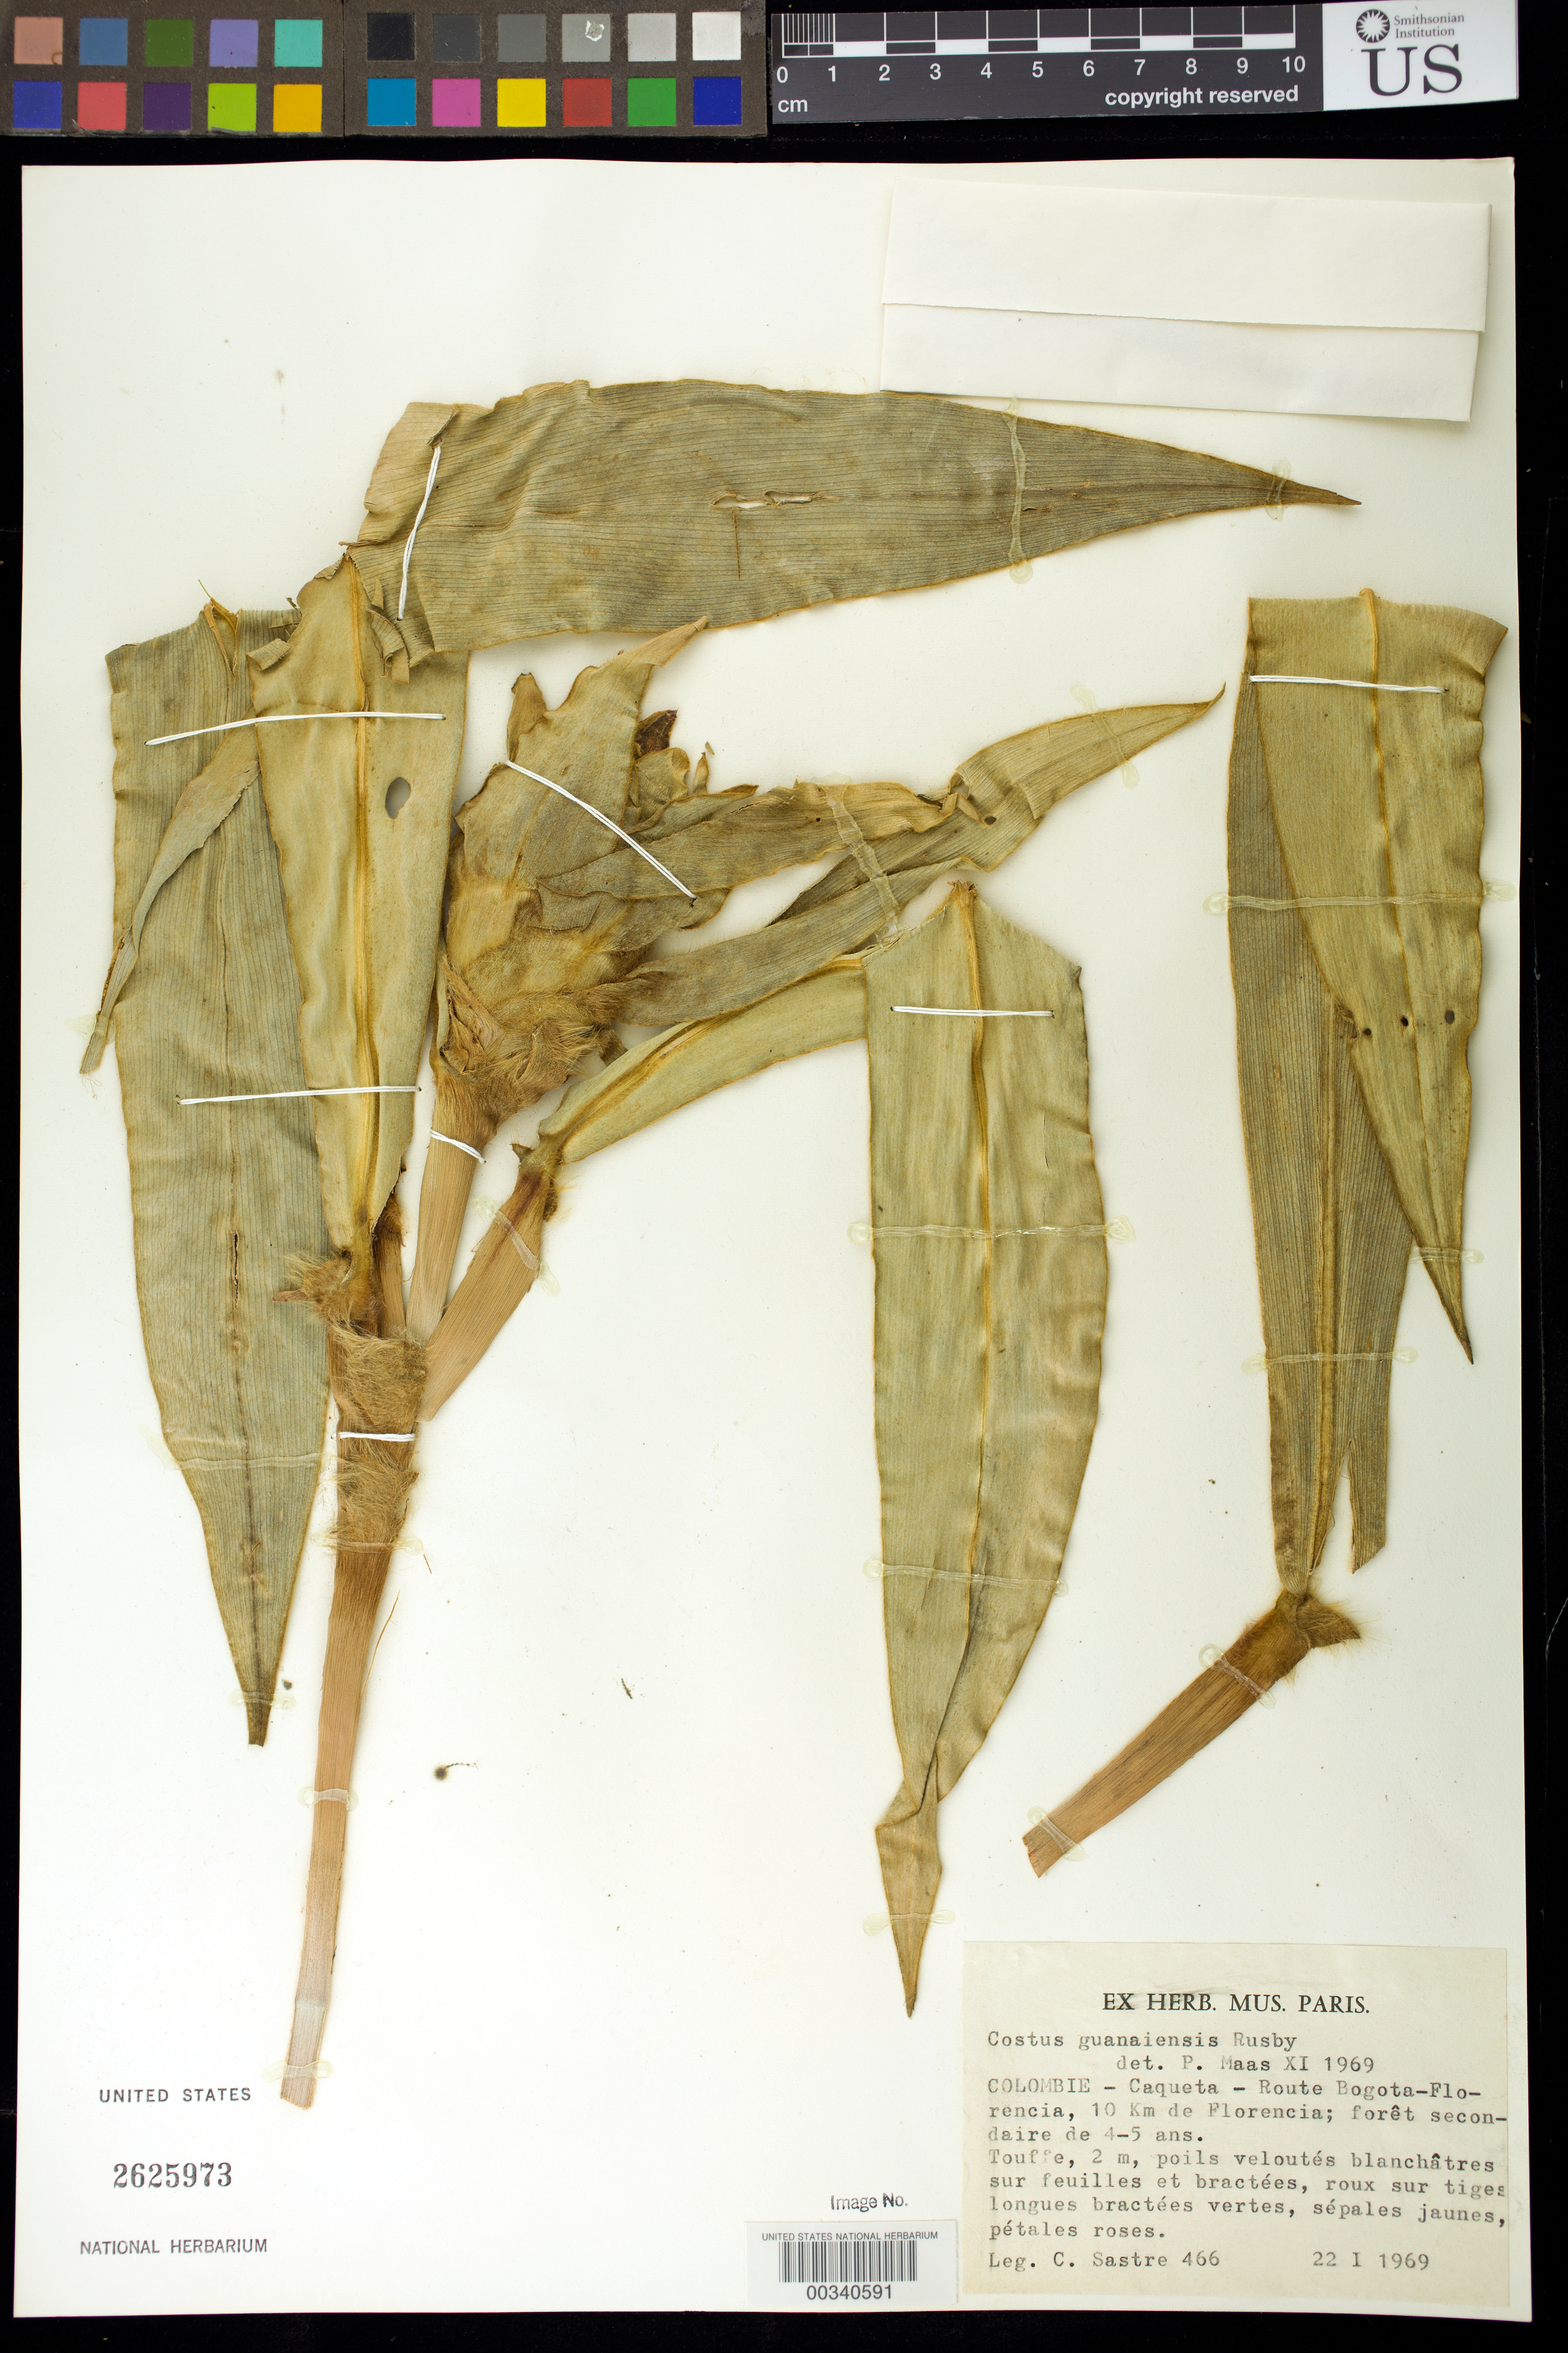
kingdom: Plantae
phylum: Tracheophyta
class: Liliopsida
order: Zingiberales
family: Costaceae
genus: Costus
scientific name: Costus guanaiensis var. macrostrobilis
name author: (K. Schum.) Maas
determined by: Maas, Paul J. M.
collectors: C. H. L. Sastre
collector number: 466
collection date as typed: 22 Jan 1969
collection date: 1969-01-22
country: Colombia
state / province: Caquetá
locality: Route Bogota-Florencia, 10 km de Florencia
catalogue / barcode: US 2625973